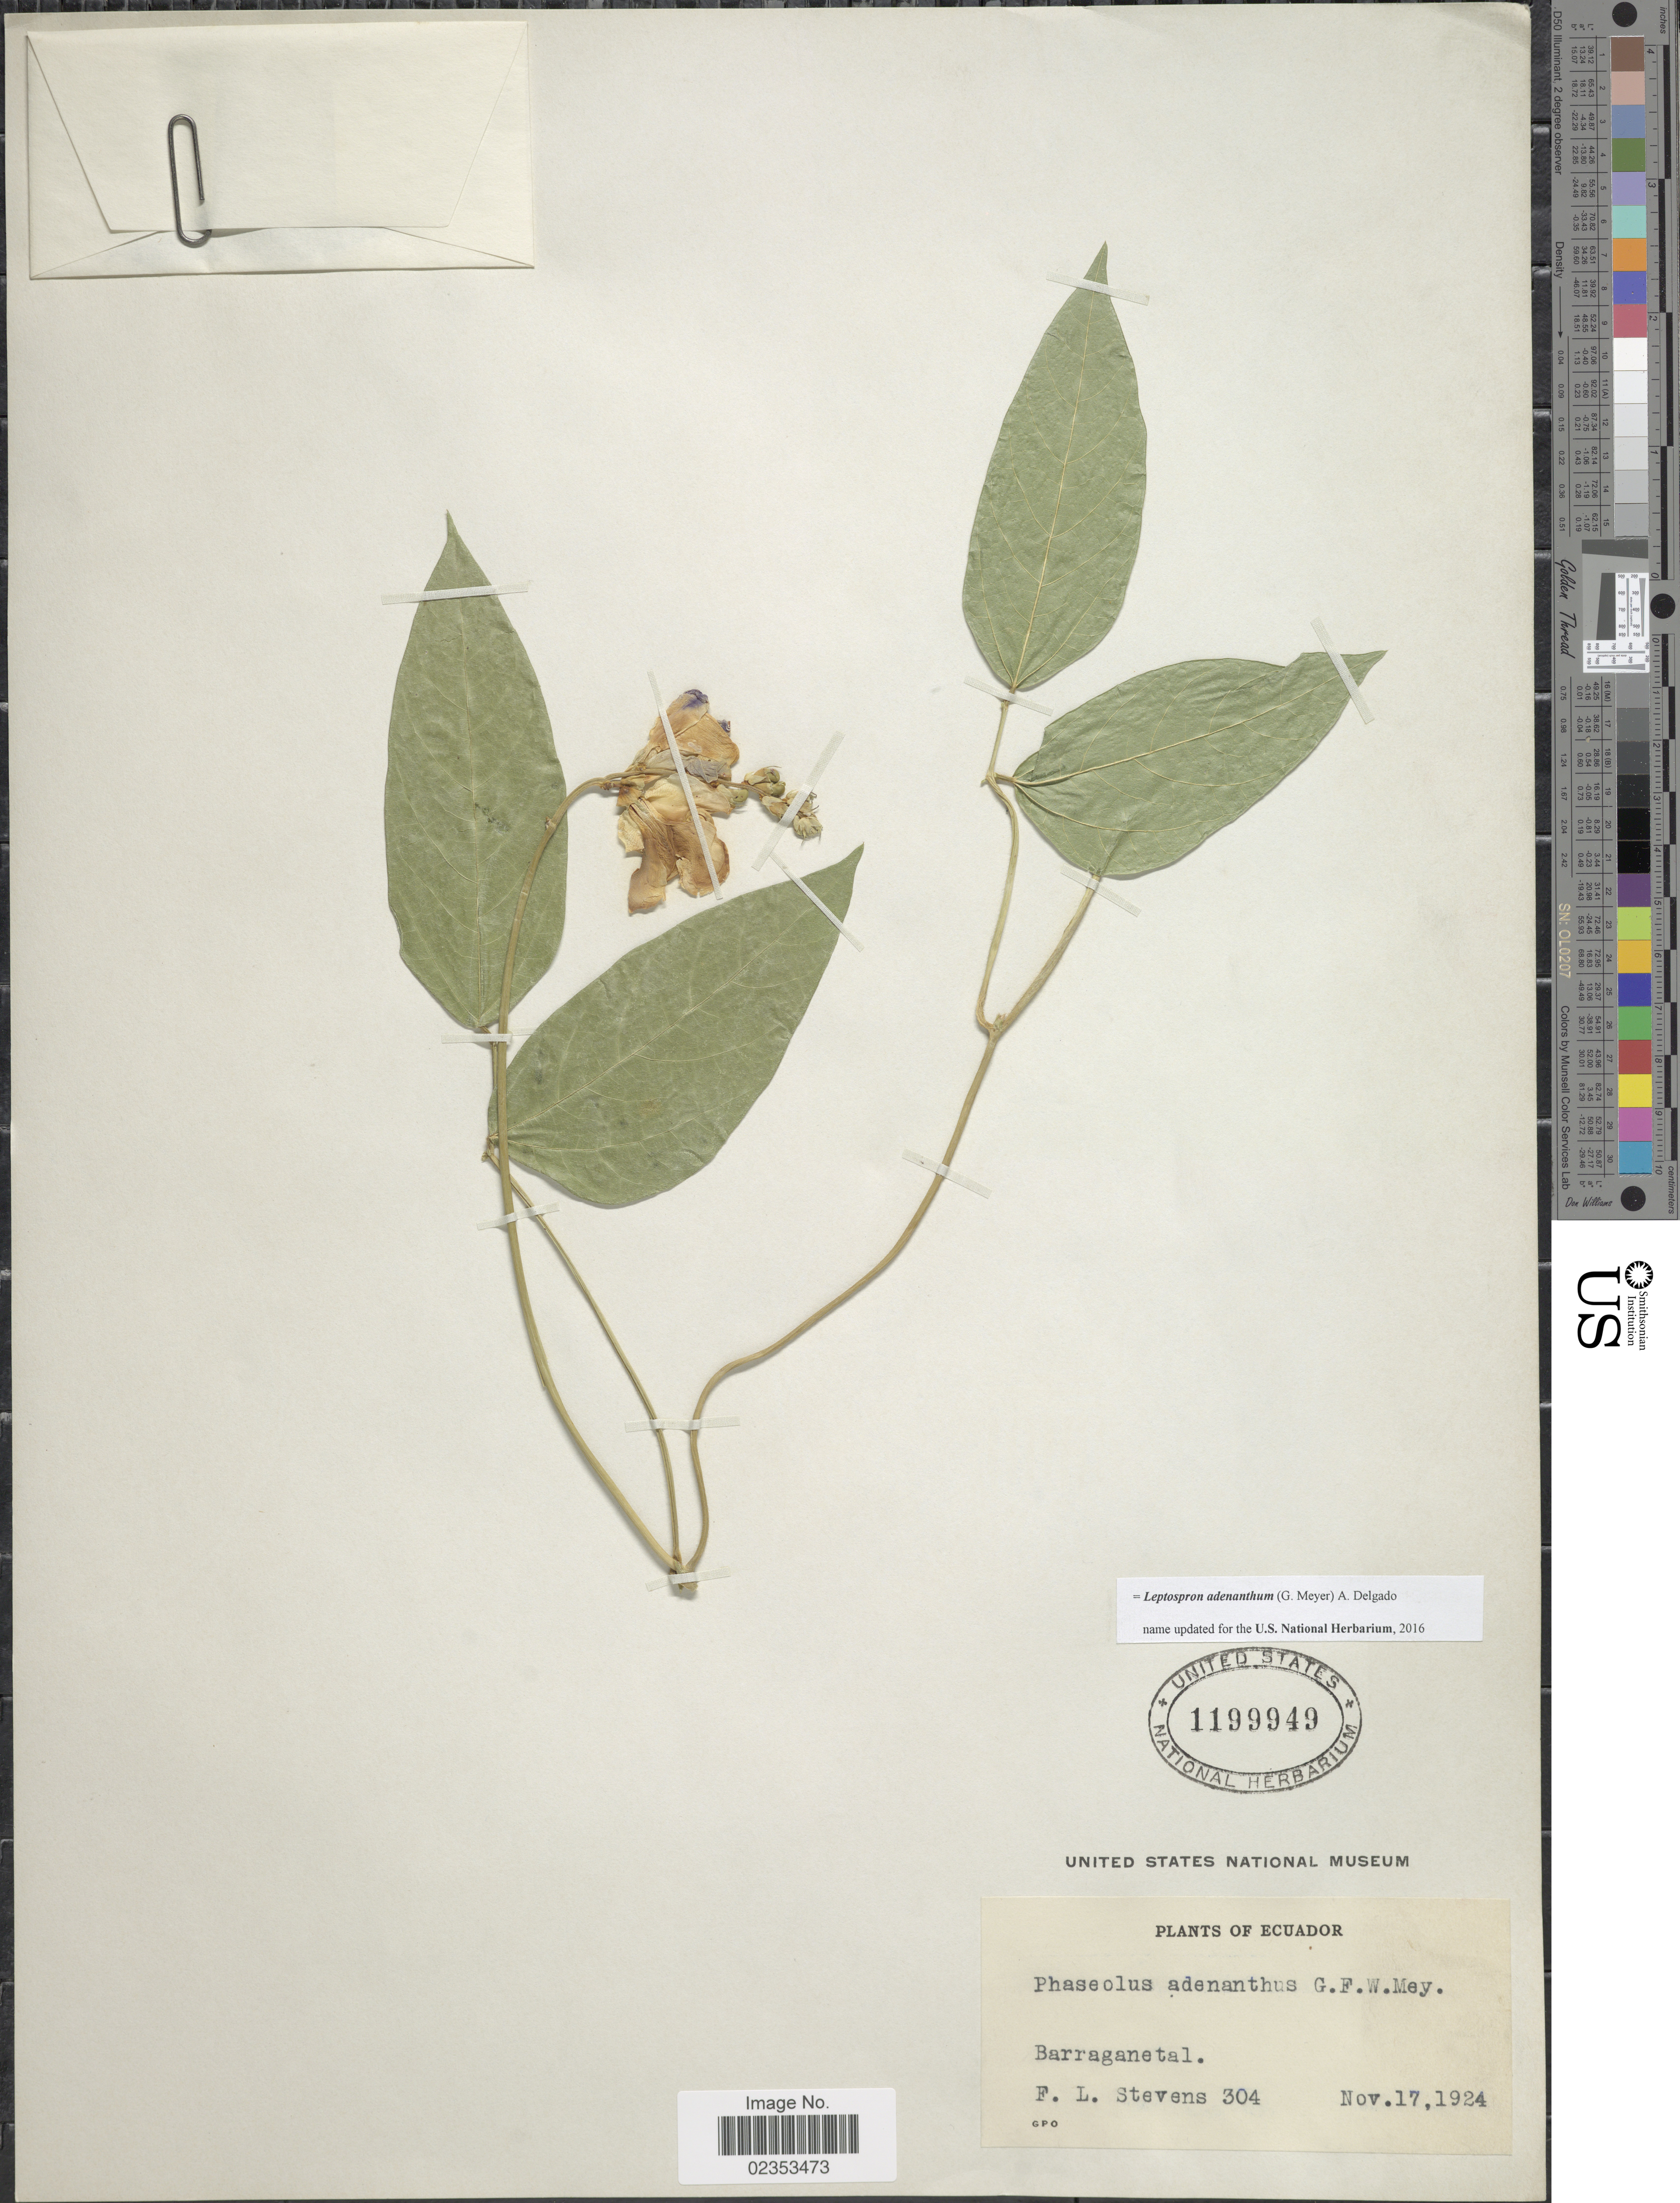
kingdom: Plantae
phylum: Tracheophyta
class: Magnoliopsida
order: Fabales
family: Fabaceae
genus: Leptospron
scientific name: Leptospron adenanthum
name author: (G. Mey.) A. Delgado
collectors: F. L. Stevens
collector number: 304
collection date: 1924-11-17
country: Ecuador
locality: Barraganetal.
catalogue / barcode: US 1199949